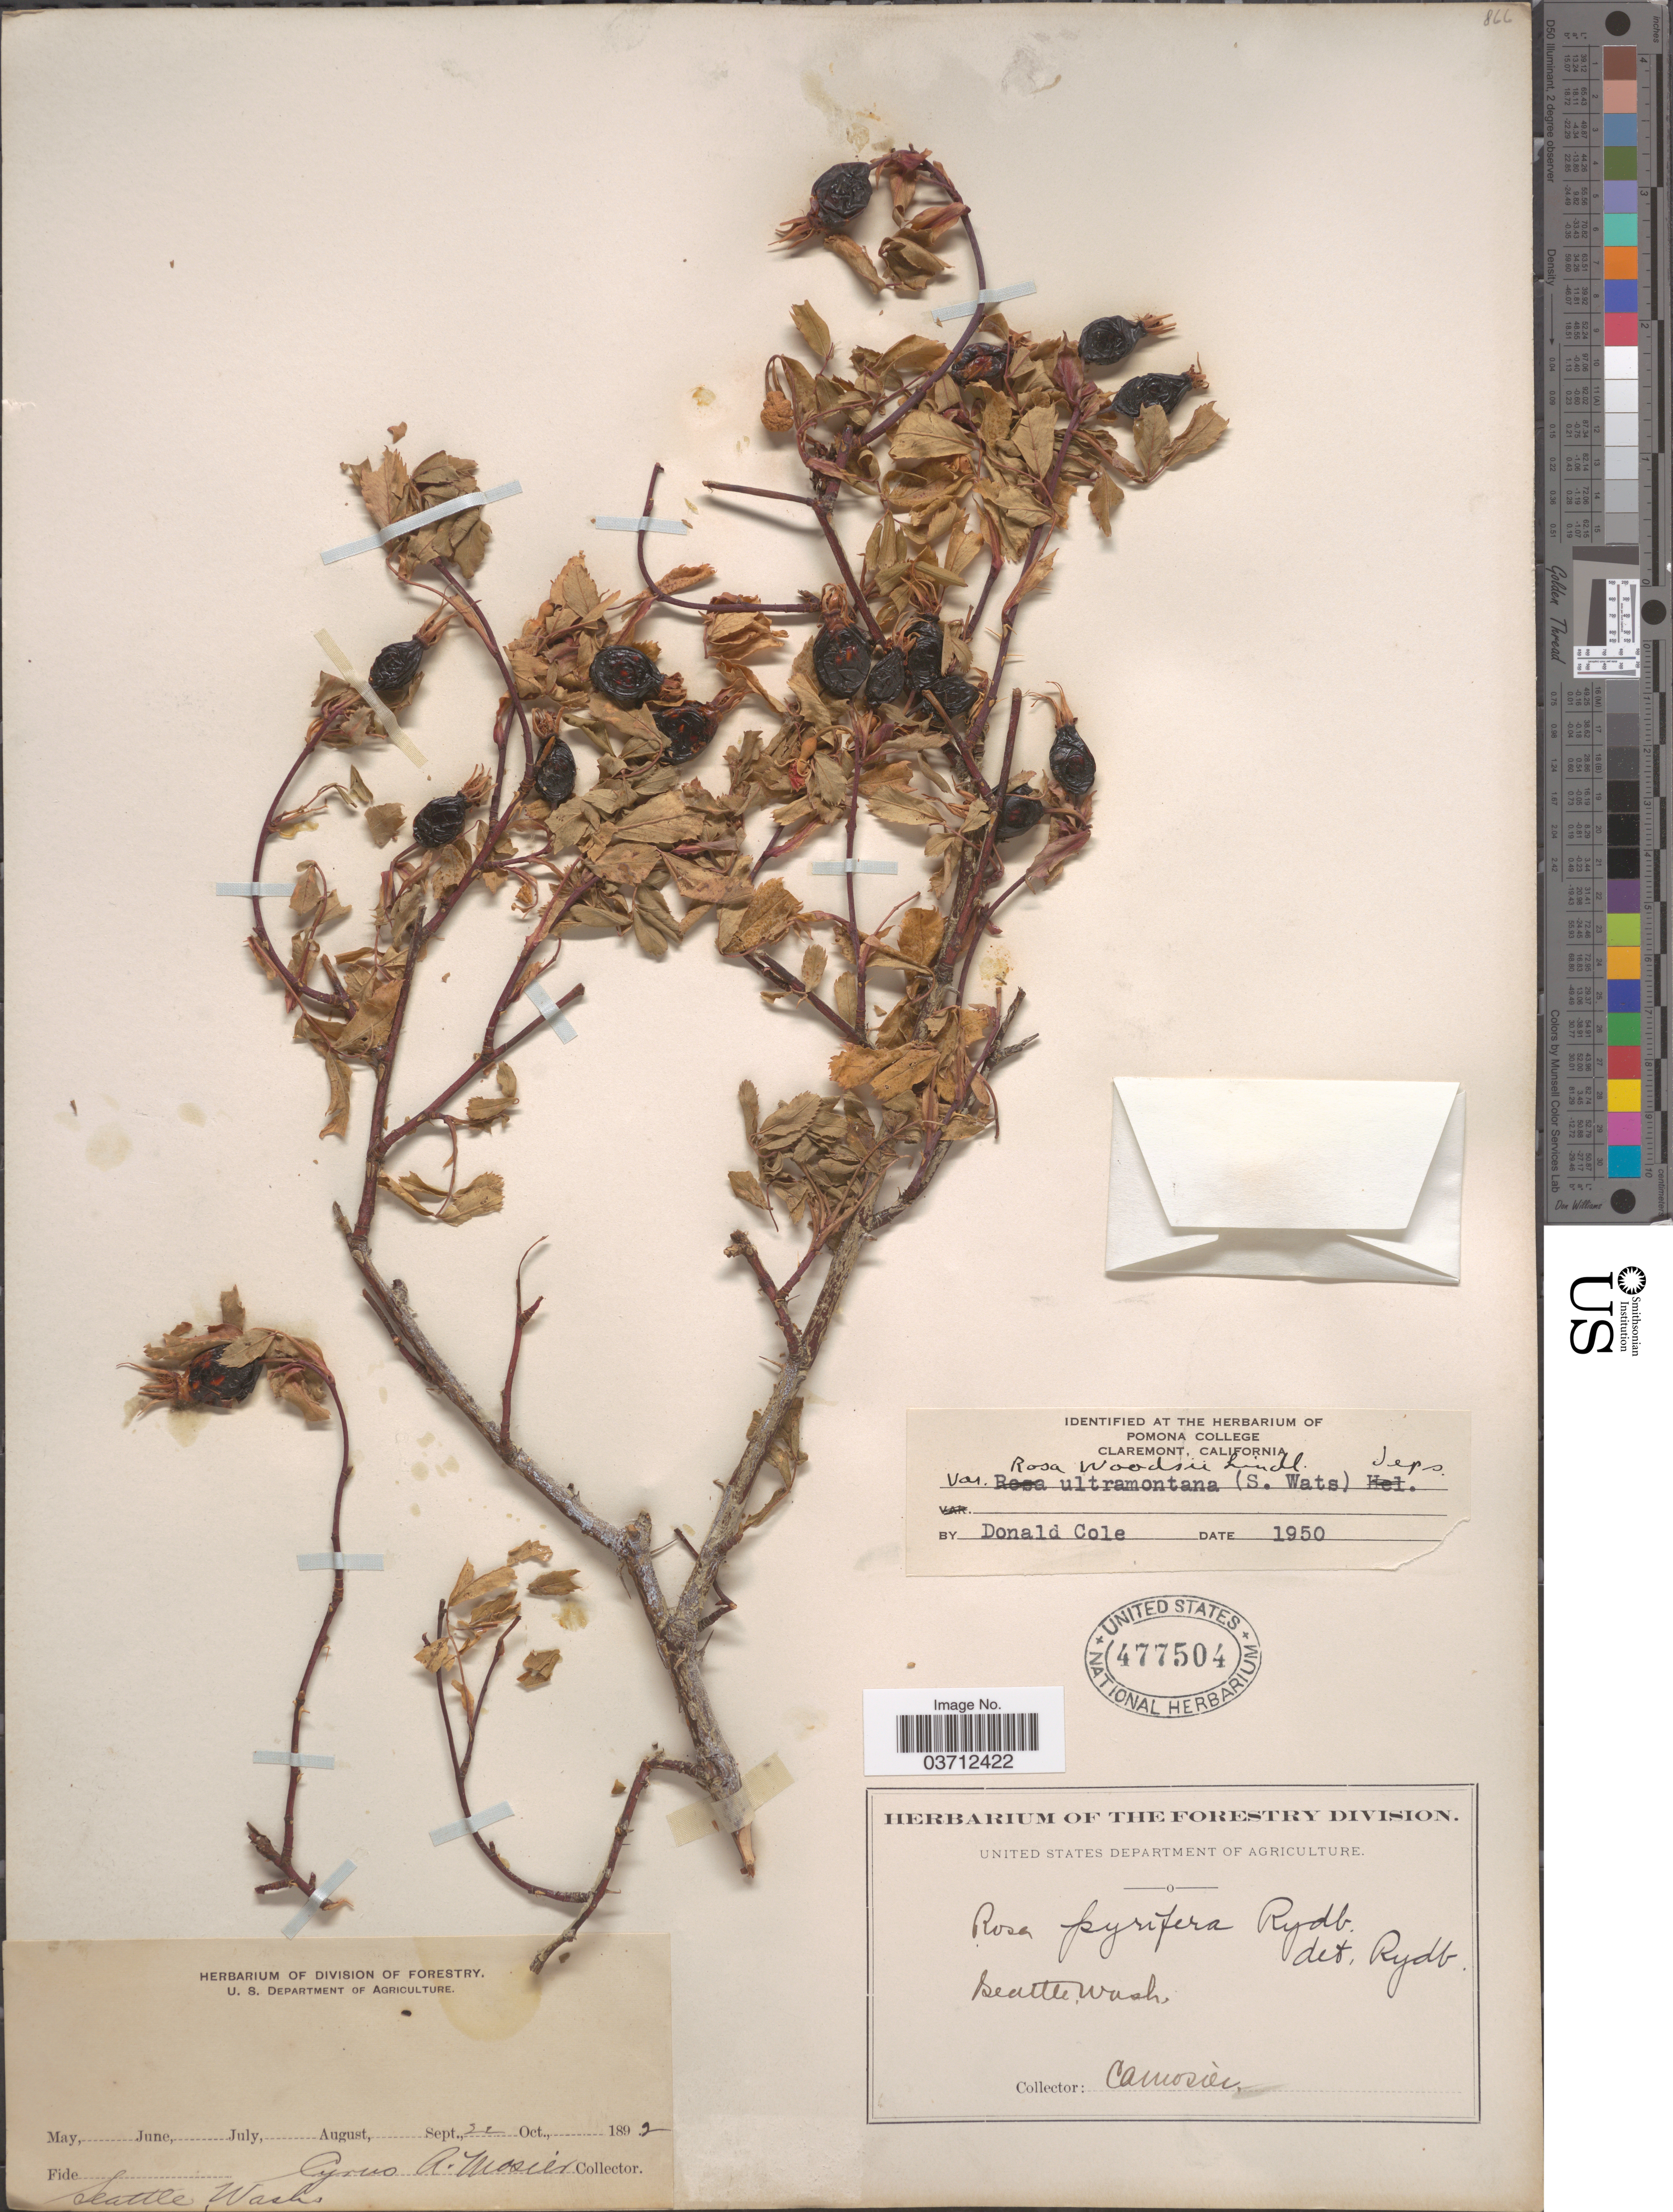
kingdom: Plantae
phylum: Tracheophyta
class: Magnoliopsida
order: Rosales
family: Rosaceae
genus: Rosa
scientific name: Rosa woodsii var. ultramontana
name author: Lindl.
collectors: C. A. Mosier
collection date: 1892-09-22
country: United States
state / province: Washington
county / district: King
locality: Seattle.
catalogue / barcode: US 477504